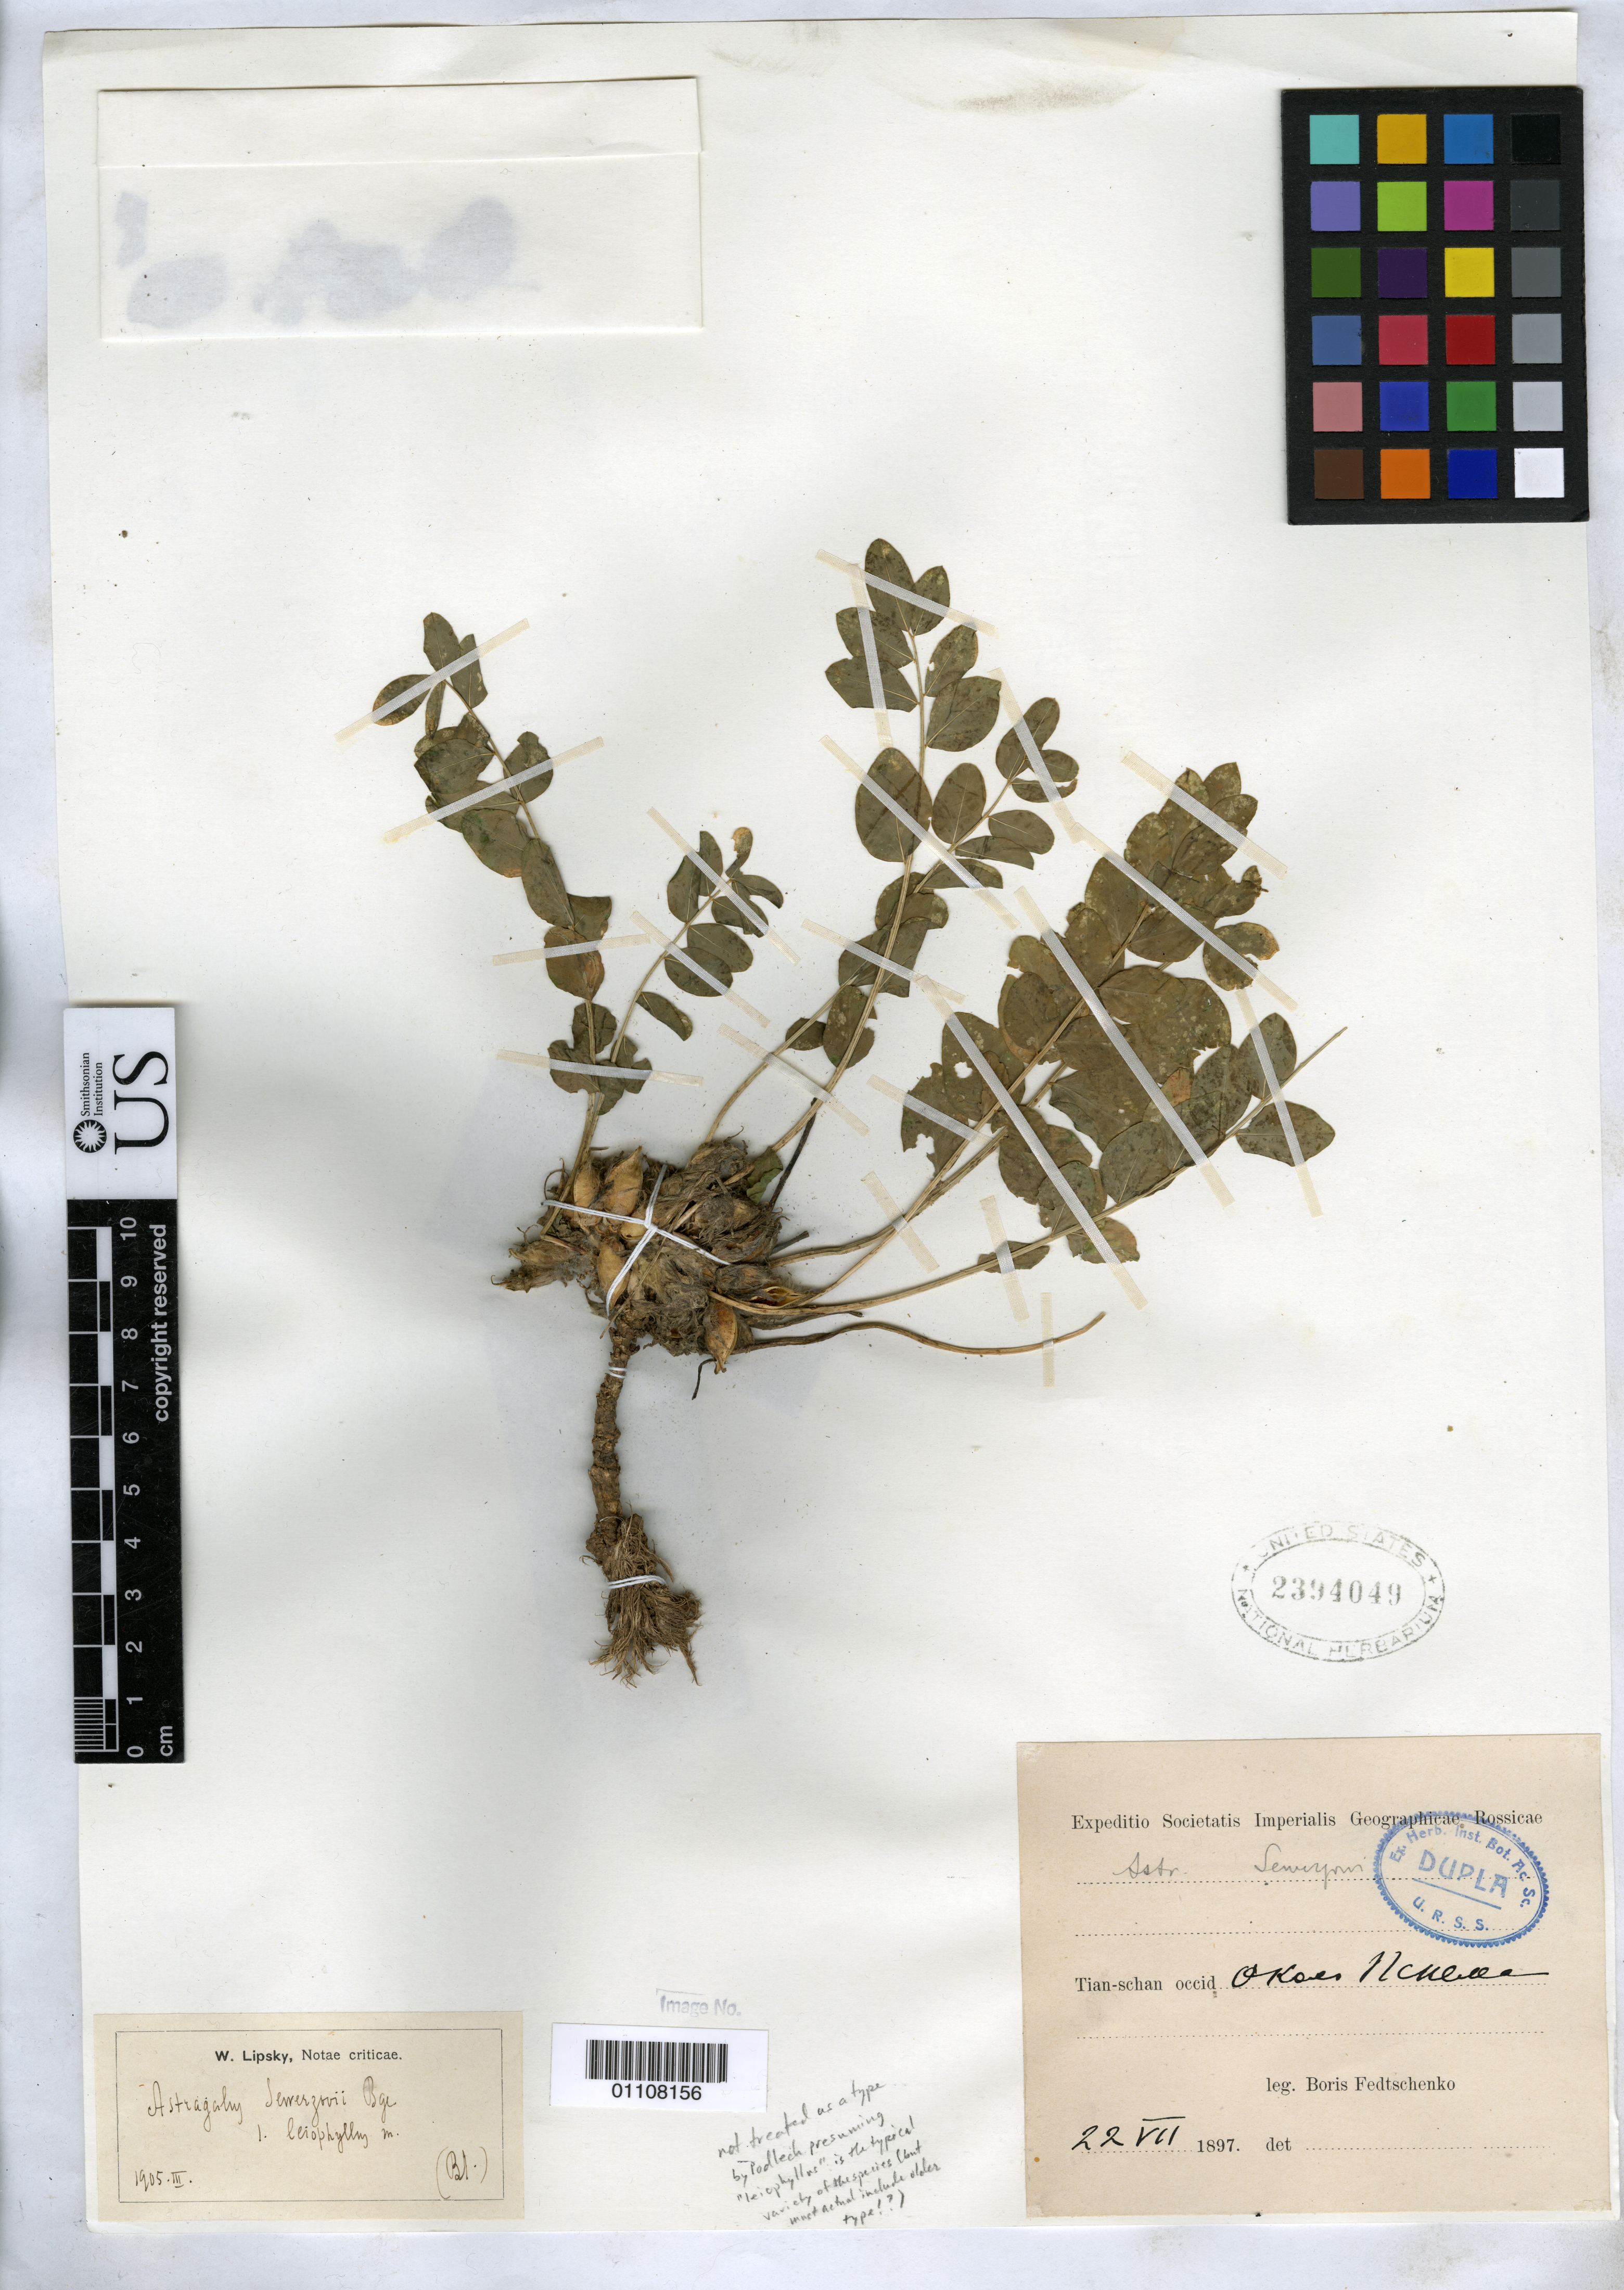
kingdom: Plantae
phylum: Tracheophyta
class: Magnoliopsida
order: Fabales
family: Fabaceae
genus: Astragalus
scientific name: Astragalus sewertzovii f. leiophyllus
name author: Lipsky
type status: Possible Type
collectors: B. A. Fedtschenko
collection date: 1897-07-22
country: Uzbekistan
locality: Tian-schan, near Pskem range.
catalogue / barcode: US 2394049